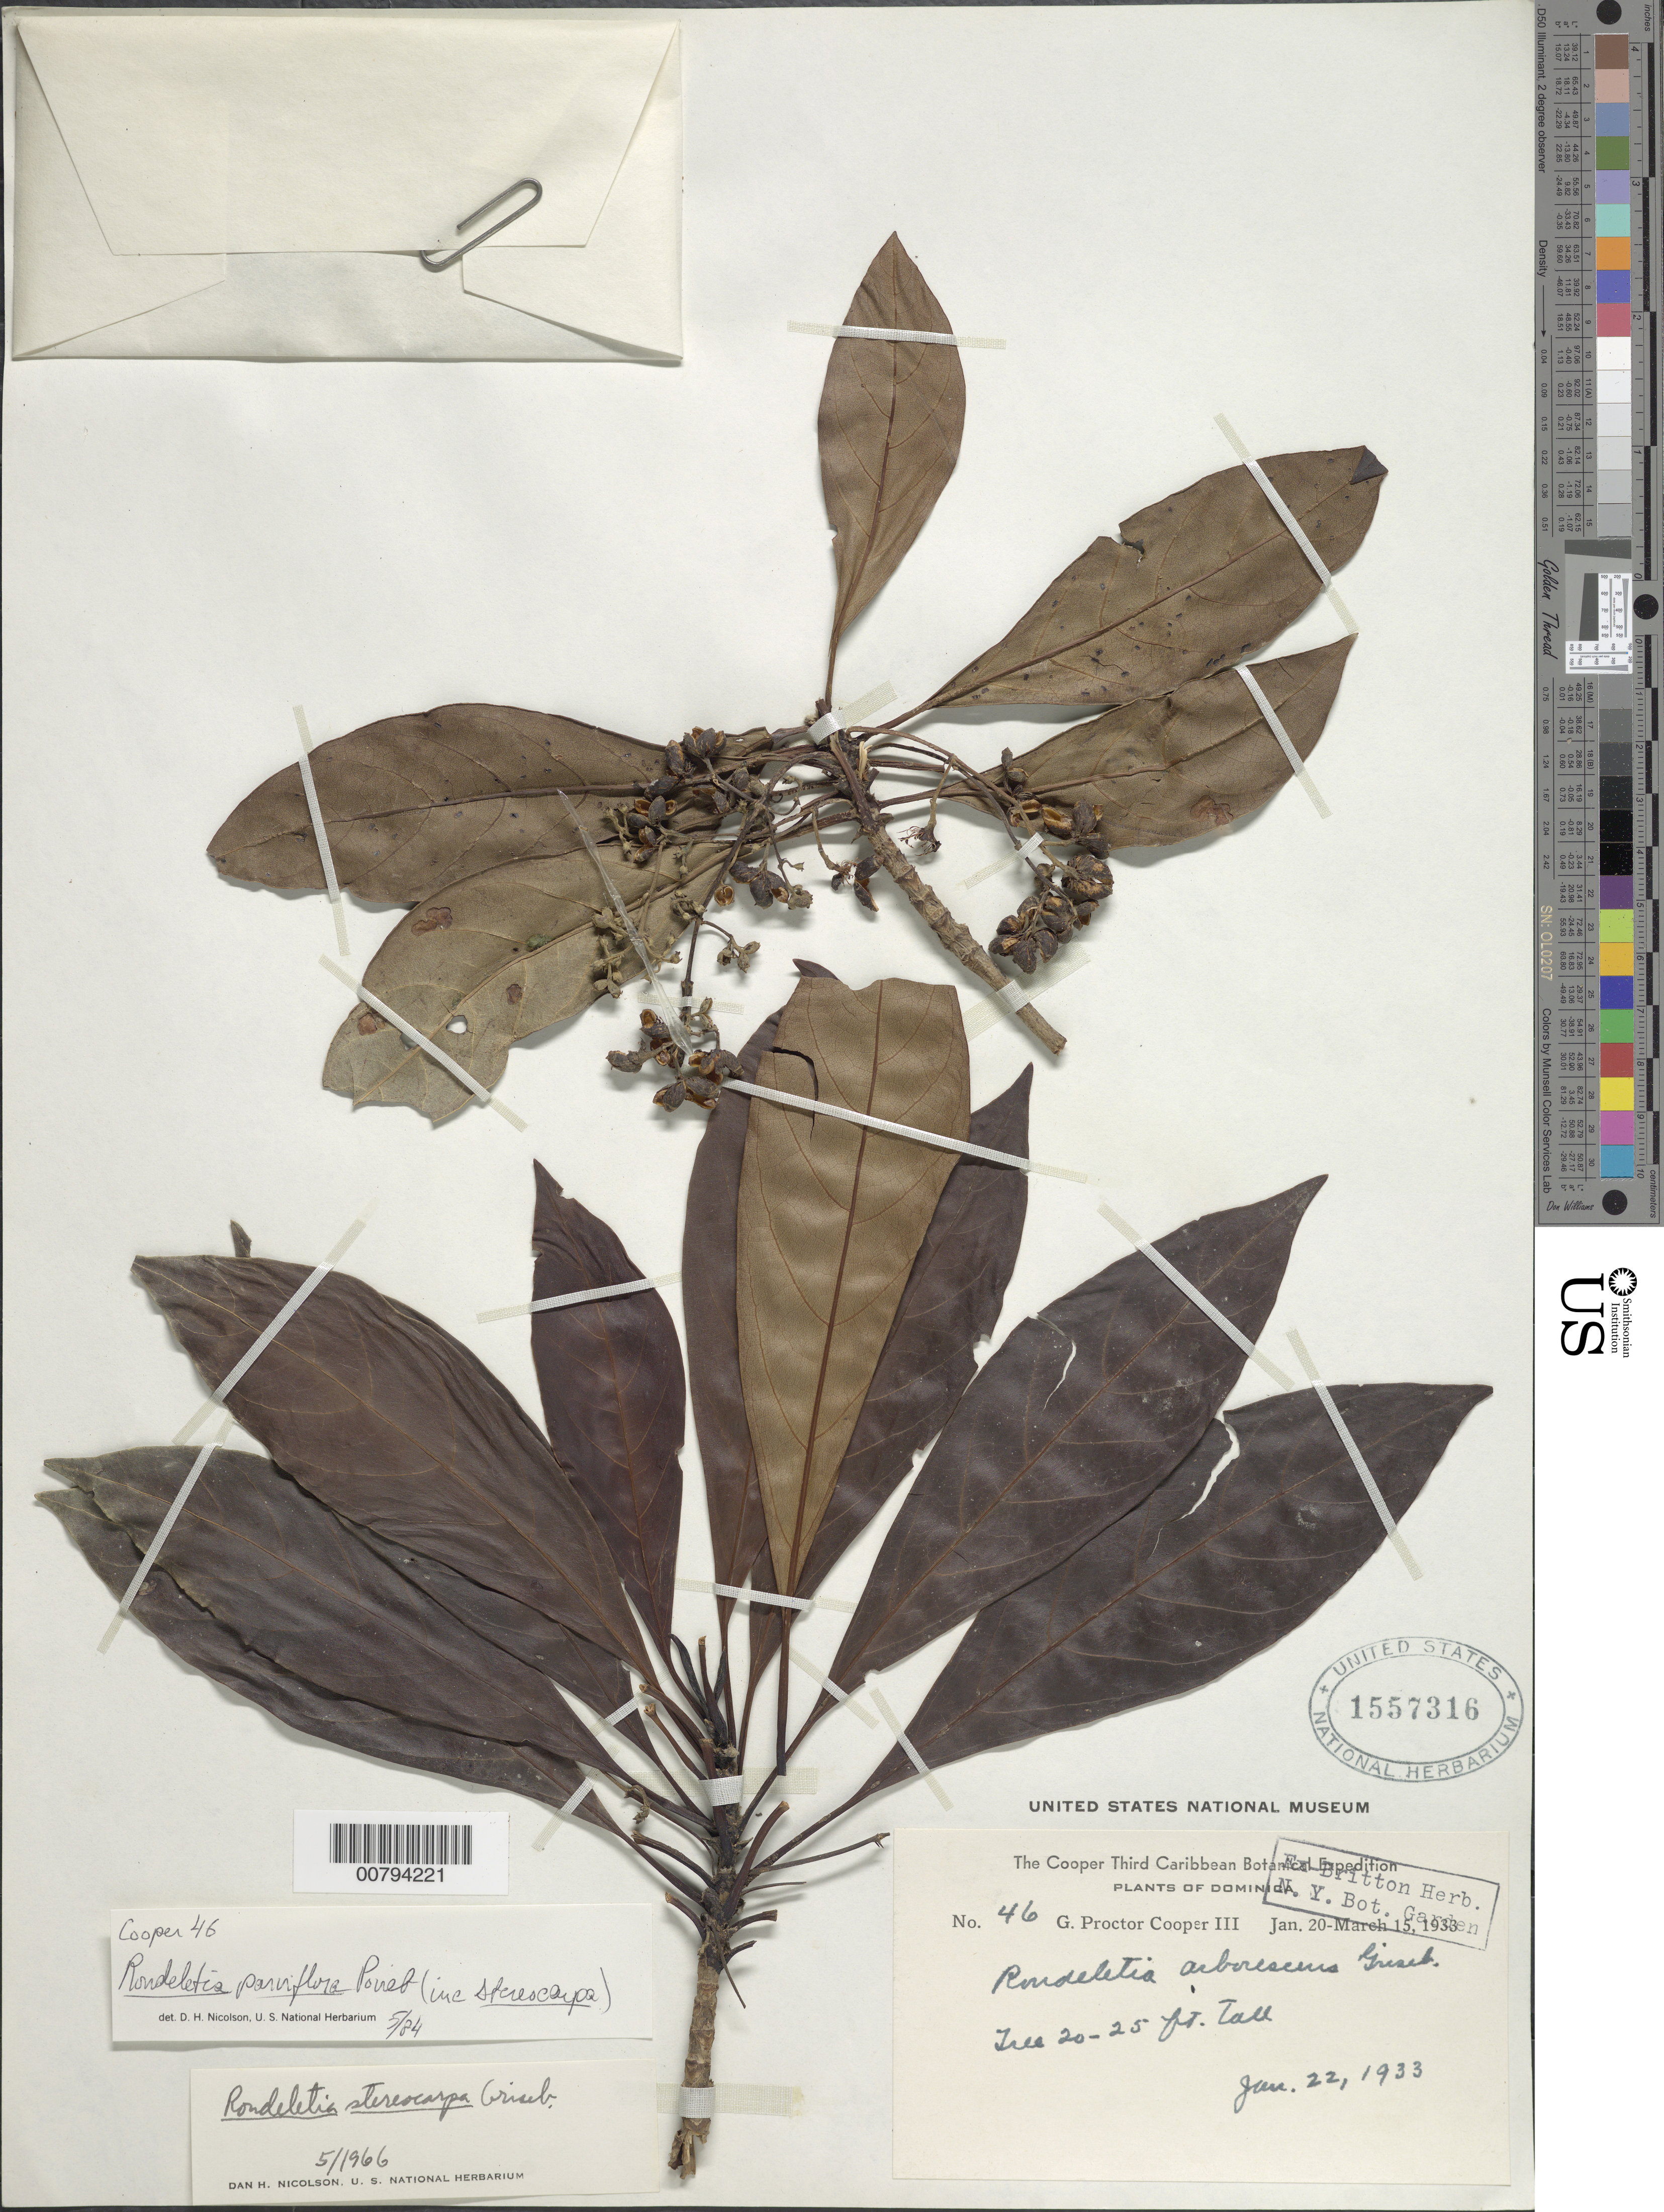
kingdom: Plantae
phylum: Tracheophyta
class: Magnoliopsida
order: Gentianales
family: Rubiaceae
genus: Rondeletia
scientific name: Rondeletia parviflora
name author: Poir.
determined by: Nicolson, Dan H.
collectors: G. Cooper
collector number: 46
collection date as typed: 22 Jun 1933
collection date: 1933-06-22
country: Dominica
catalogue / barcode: US 1557316